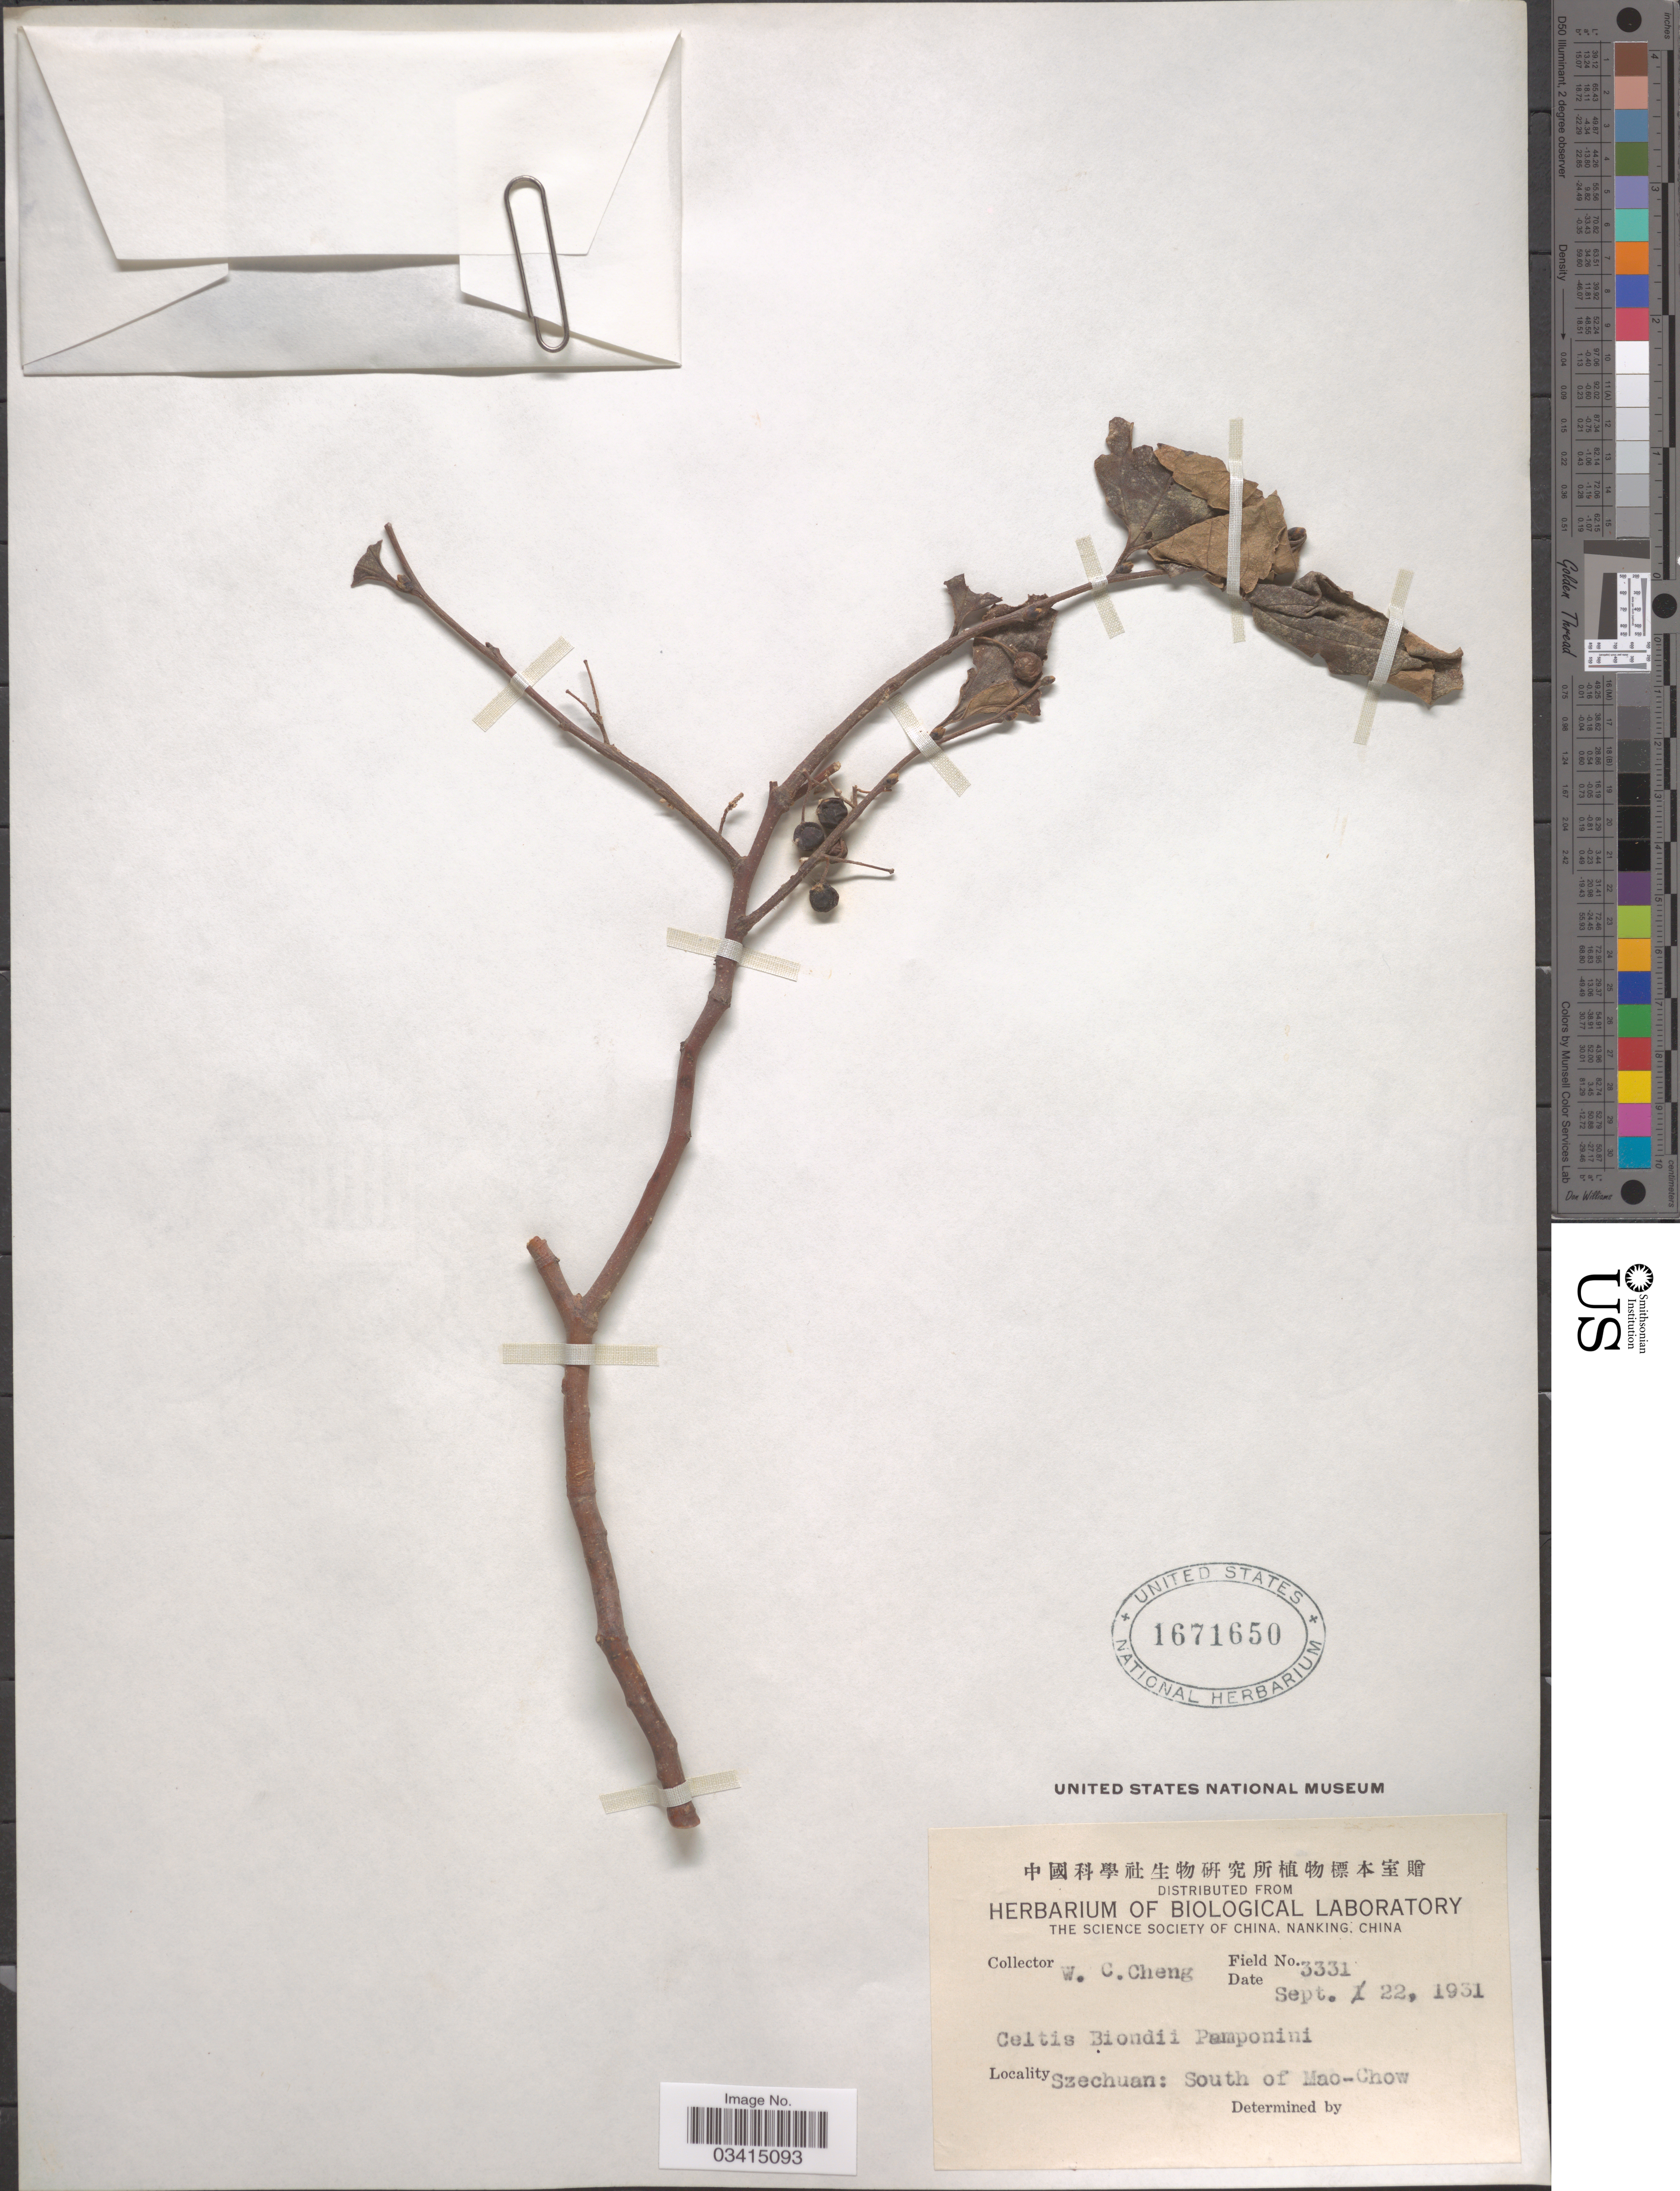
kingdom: Plantae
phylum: Tracheophyta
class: Magnoliopsida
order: Rosales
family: Cannabaceae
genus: Celtis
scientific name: Celtis biondii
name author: Pamp.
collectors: W. C. Cheng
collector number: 3331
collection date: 1931-09-22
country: China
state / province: Sichuan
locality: Szechuan: South of Mao-Chow.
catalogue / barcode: US 1671650